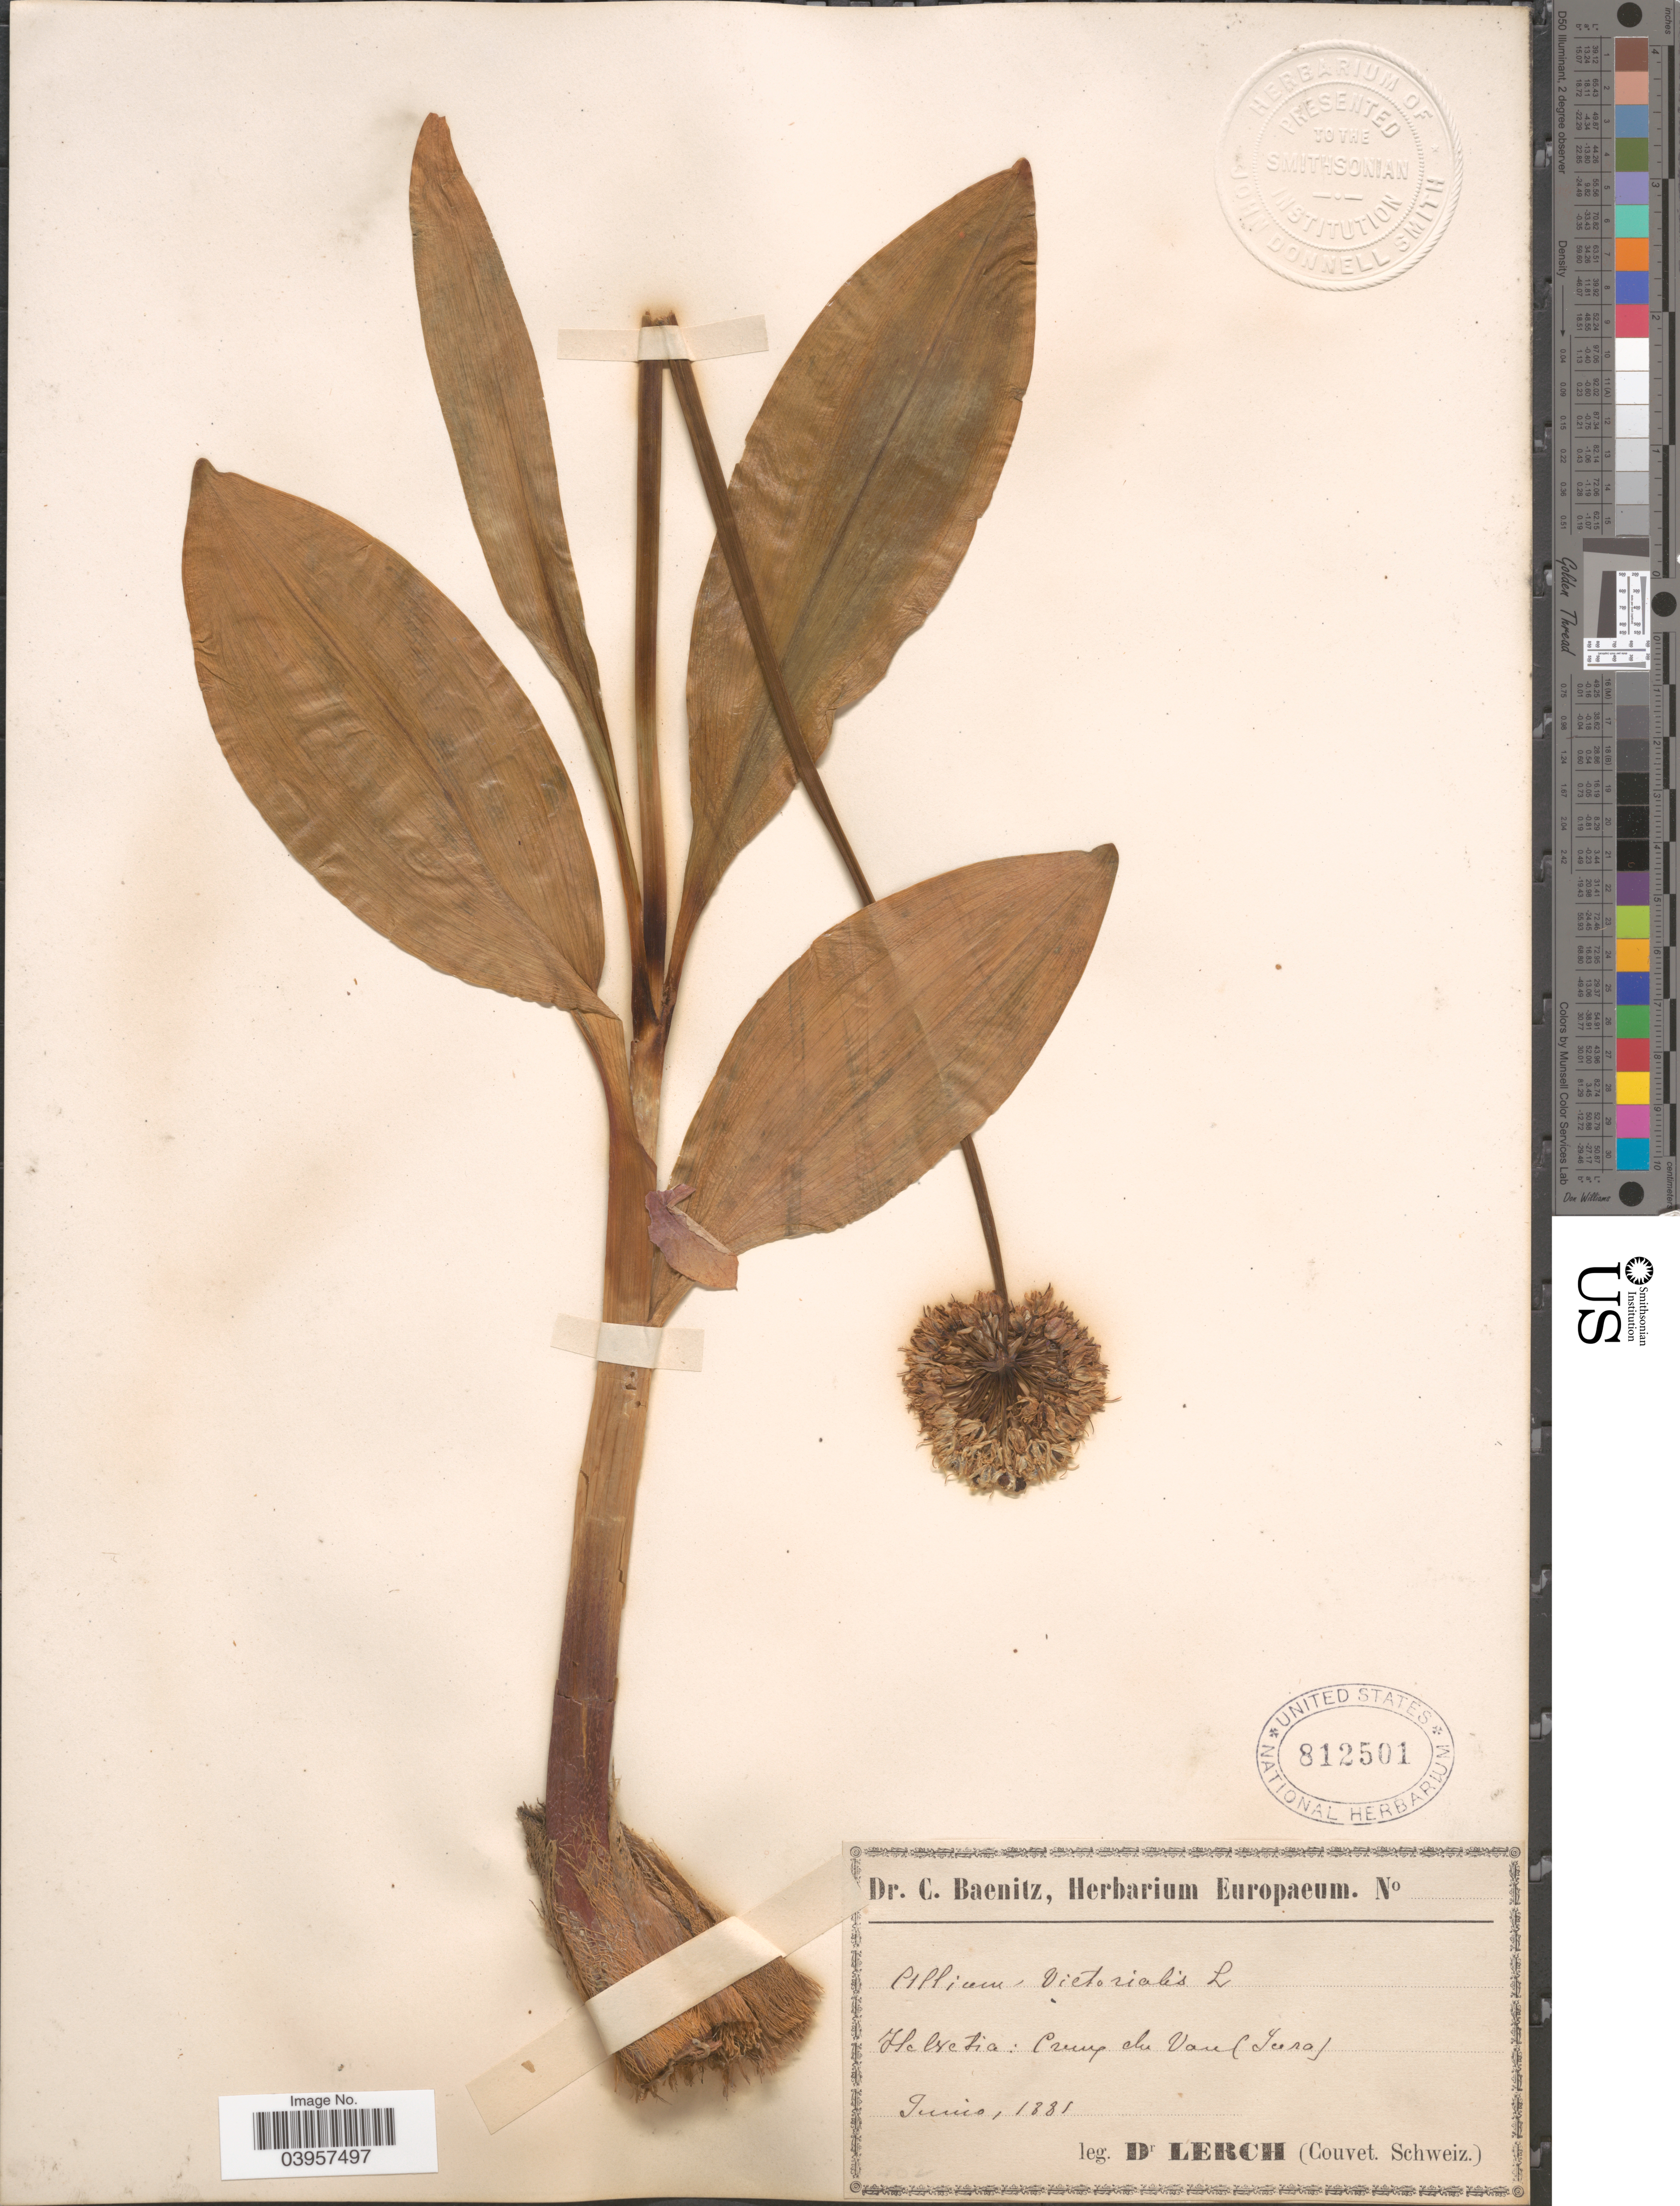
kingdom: Plantae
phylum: Tracheophyta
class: Liliopsida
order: Asparagales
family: Amaryllidaceae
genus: Allium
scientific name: Allium sp.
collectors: -. Lerch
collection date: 1881-06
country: Switzerland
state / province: Jura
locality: Helvetia: Creux du Van (Jura).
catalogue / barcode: US 812501